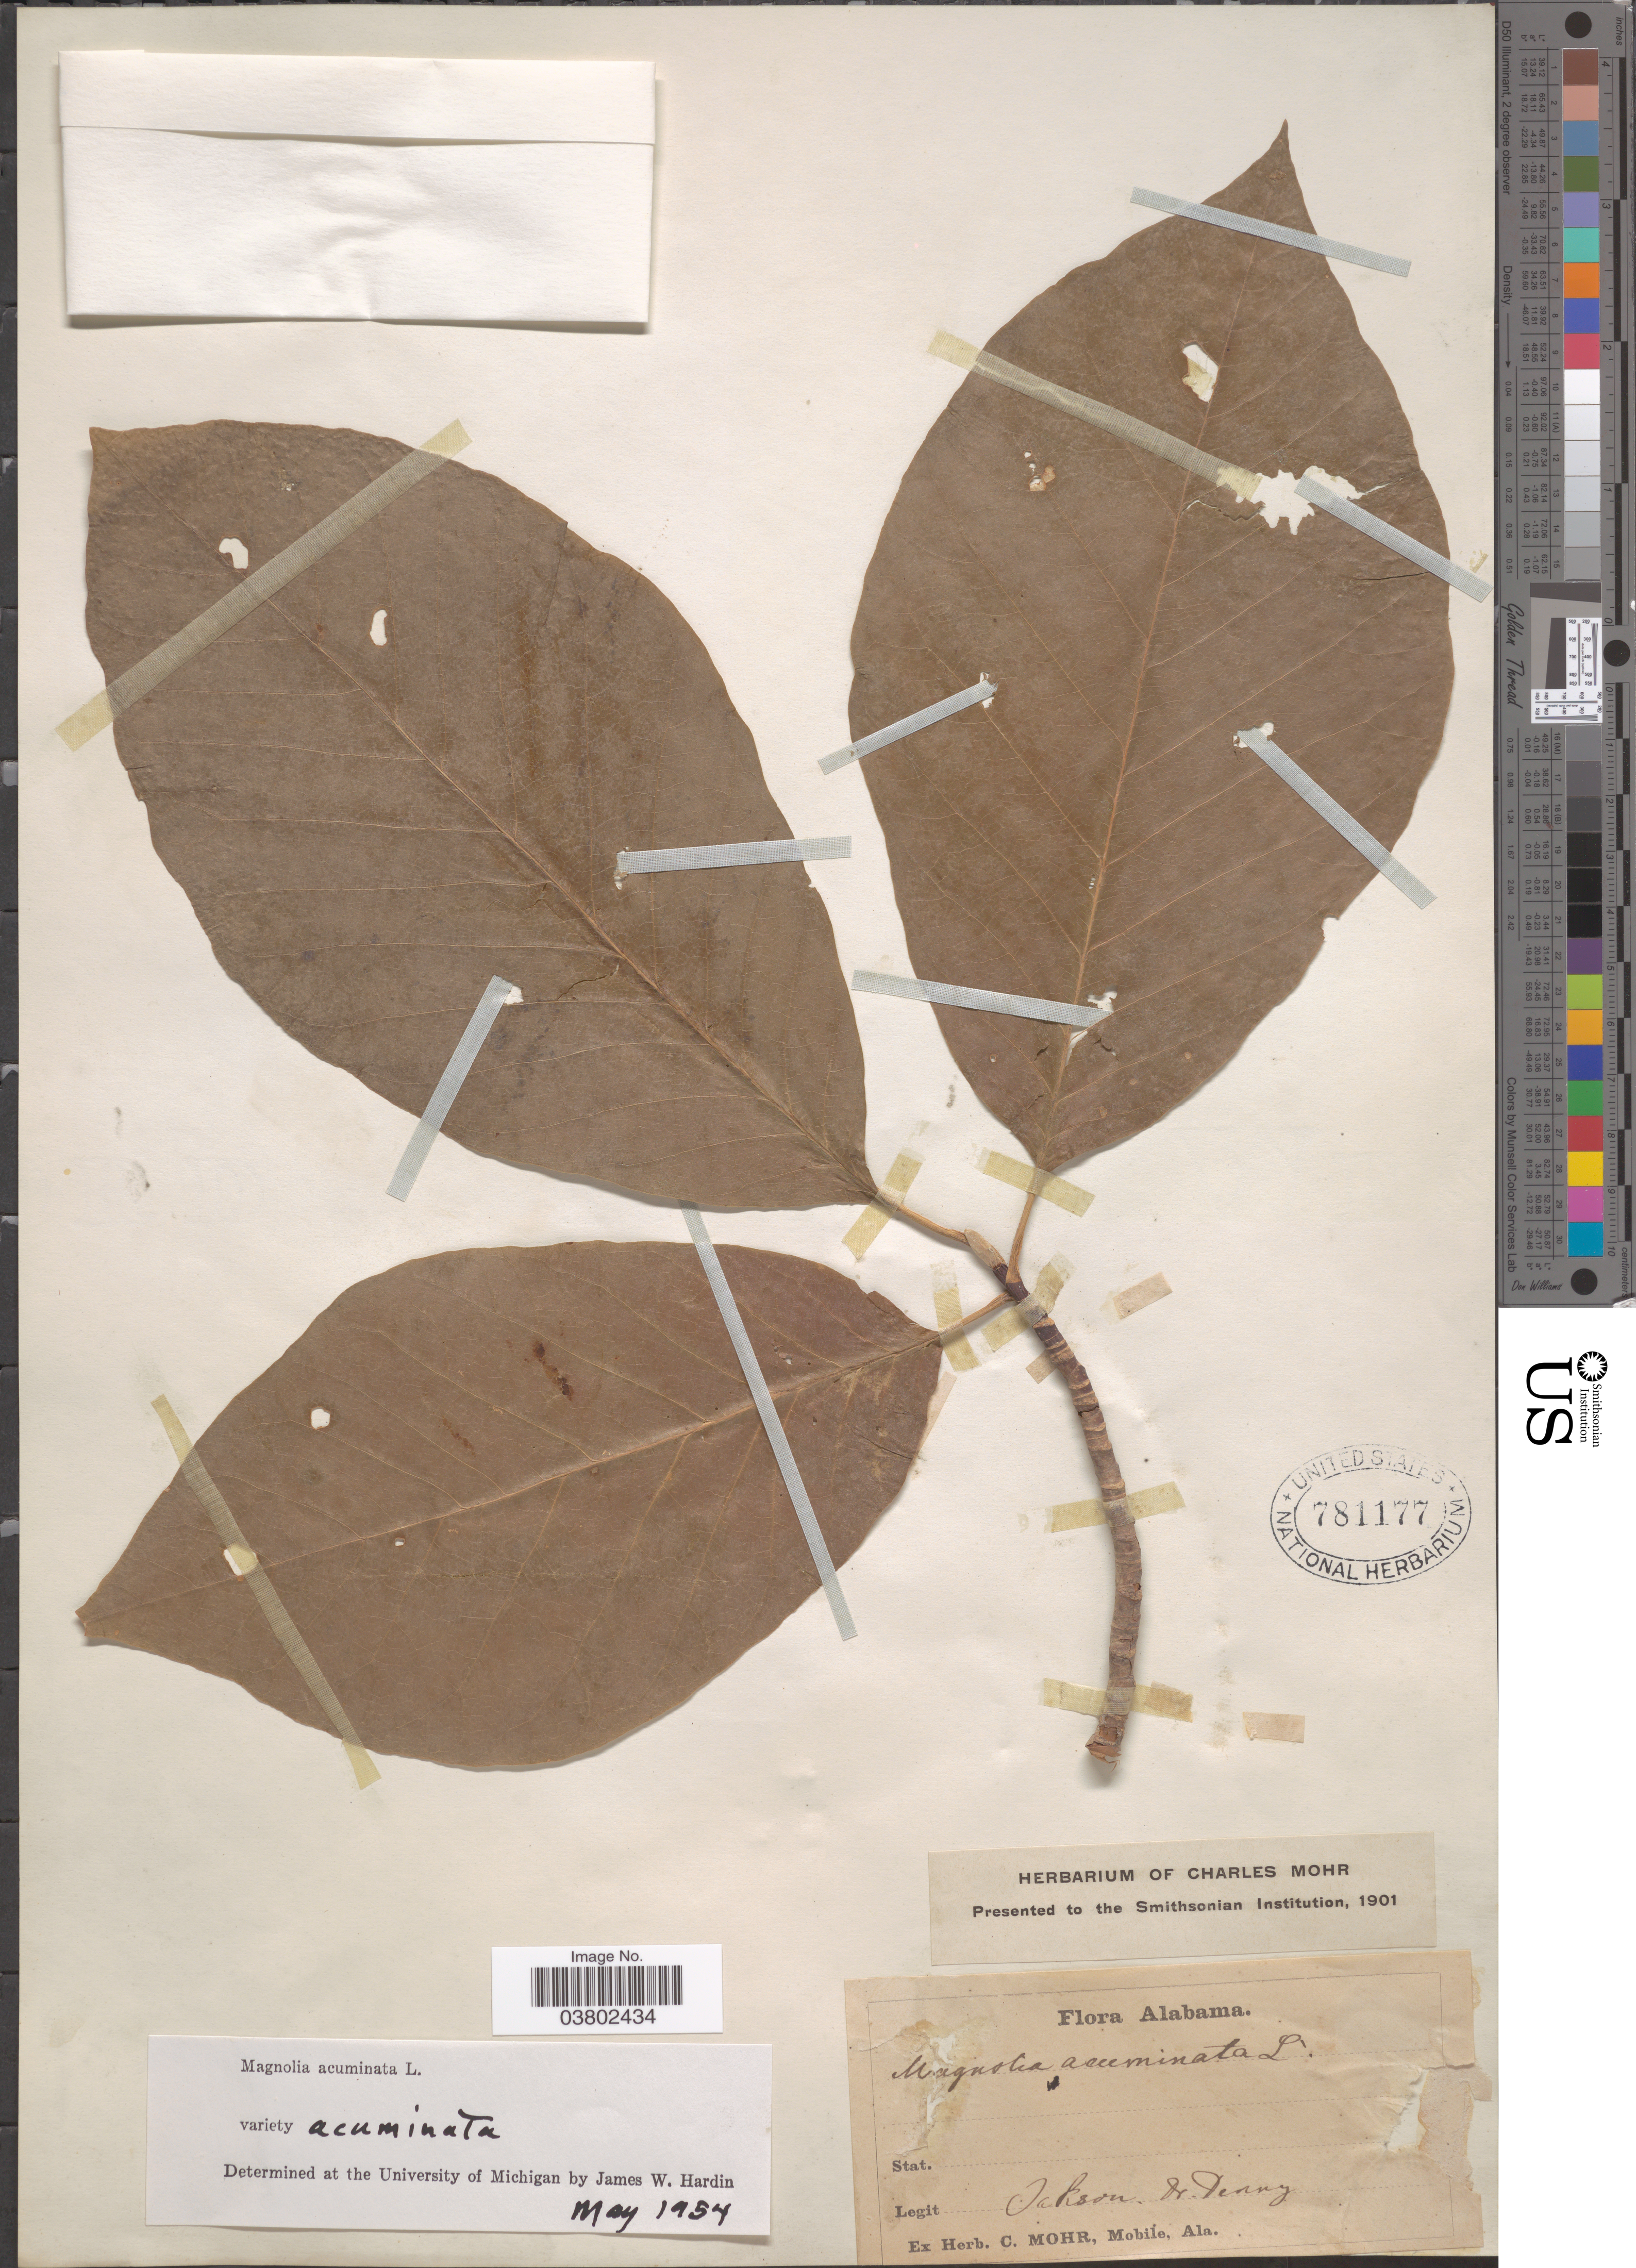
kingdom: Plantae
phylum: Tracheophyta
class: Magnoliopsida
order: Magnoliales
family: Magnoliaceae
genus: Magnolia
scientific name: Magnolia acuminata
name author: (L.) L.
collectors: Denny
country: United States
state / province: Alabama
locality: Jackson.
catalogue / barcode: US 781177